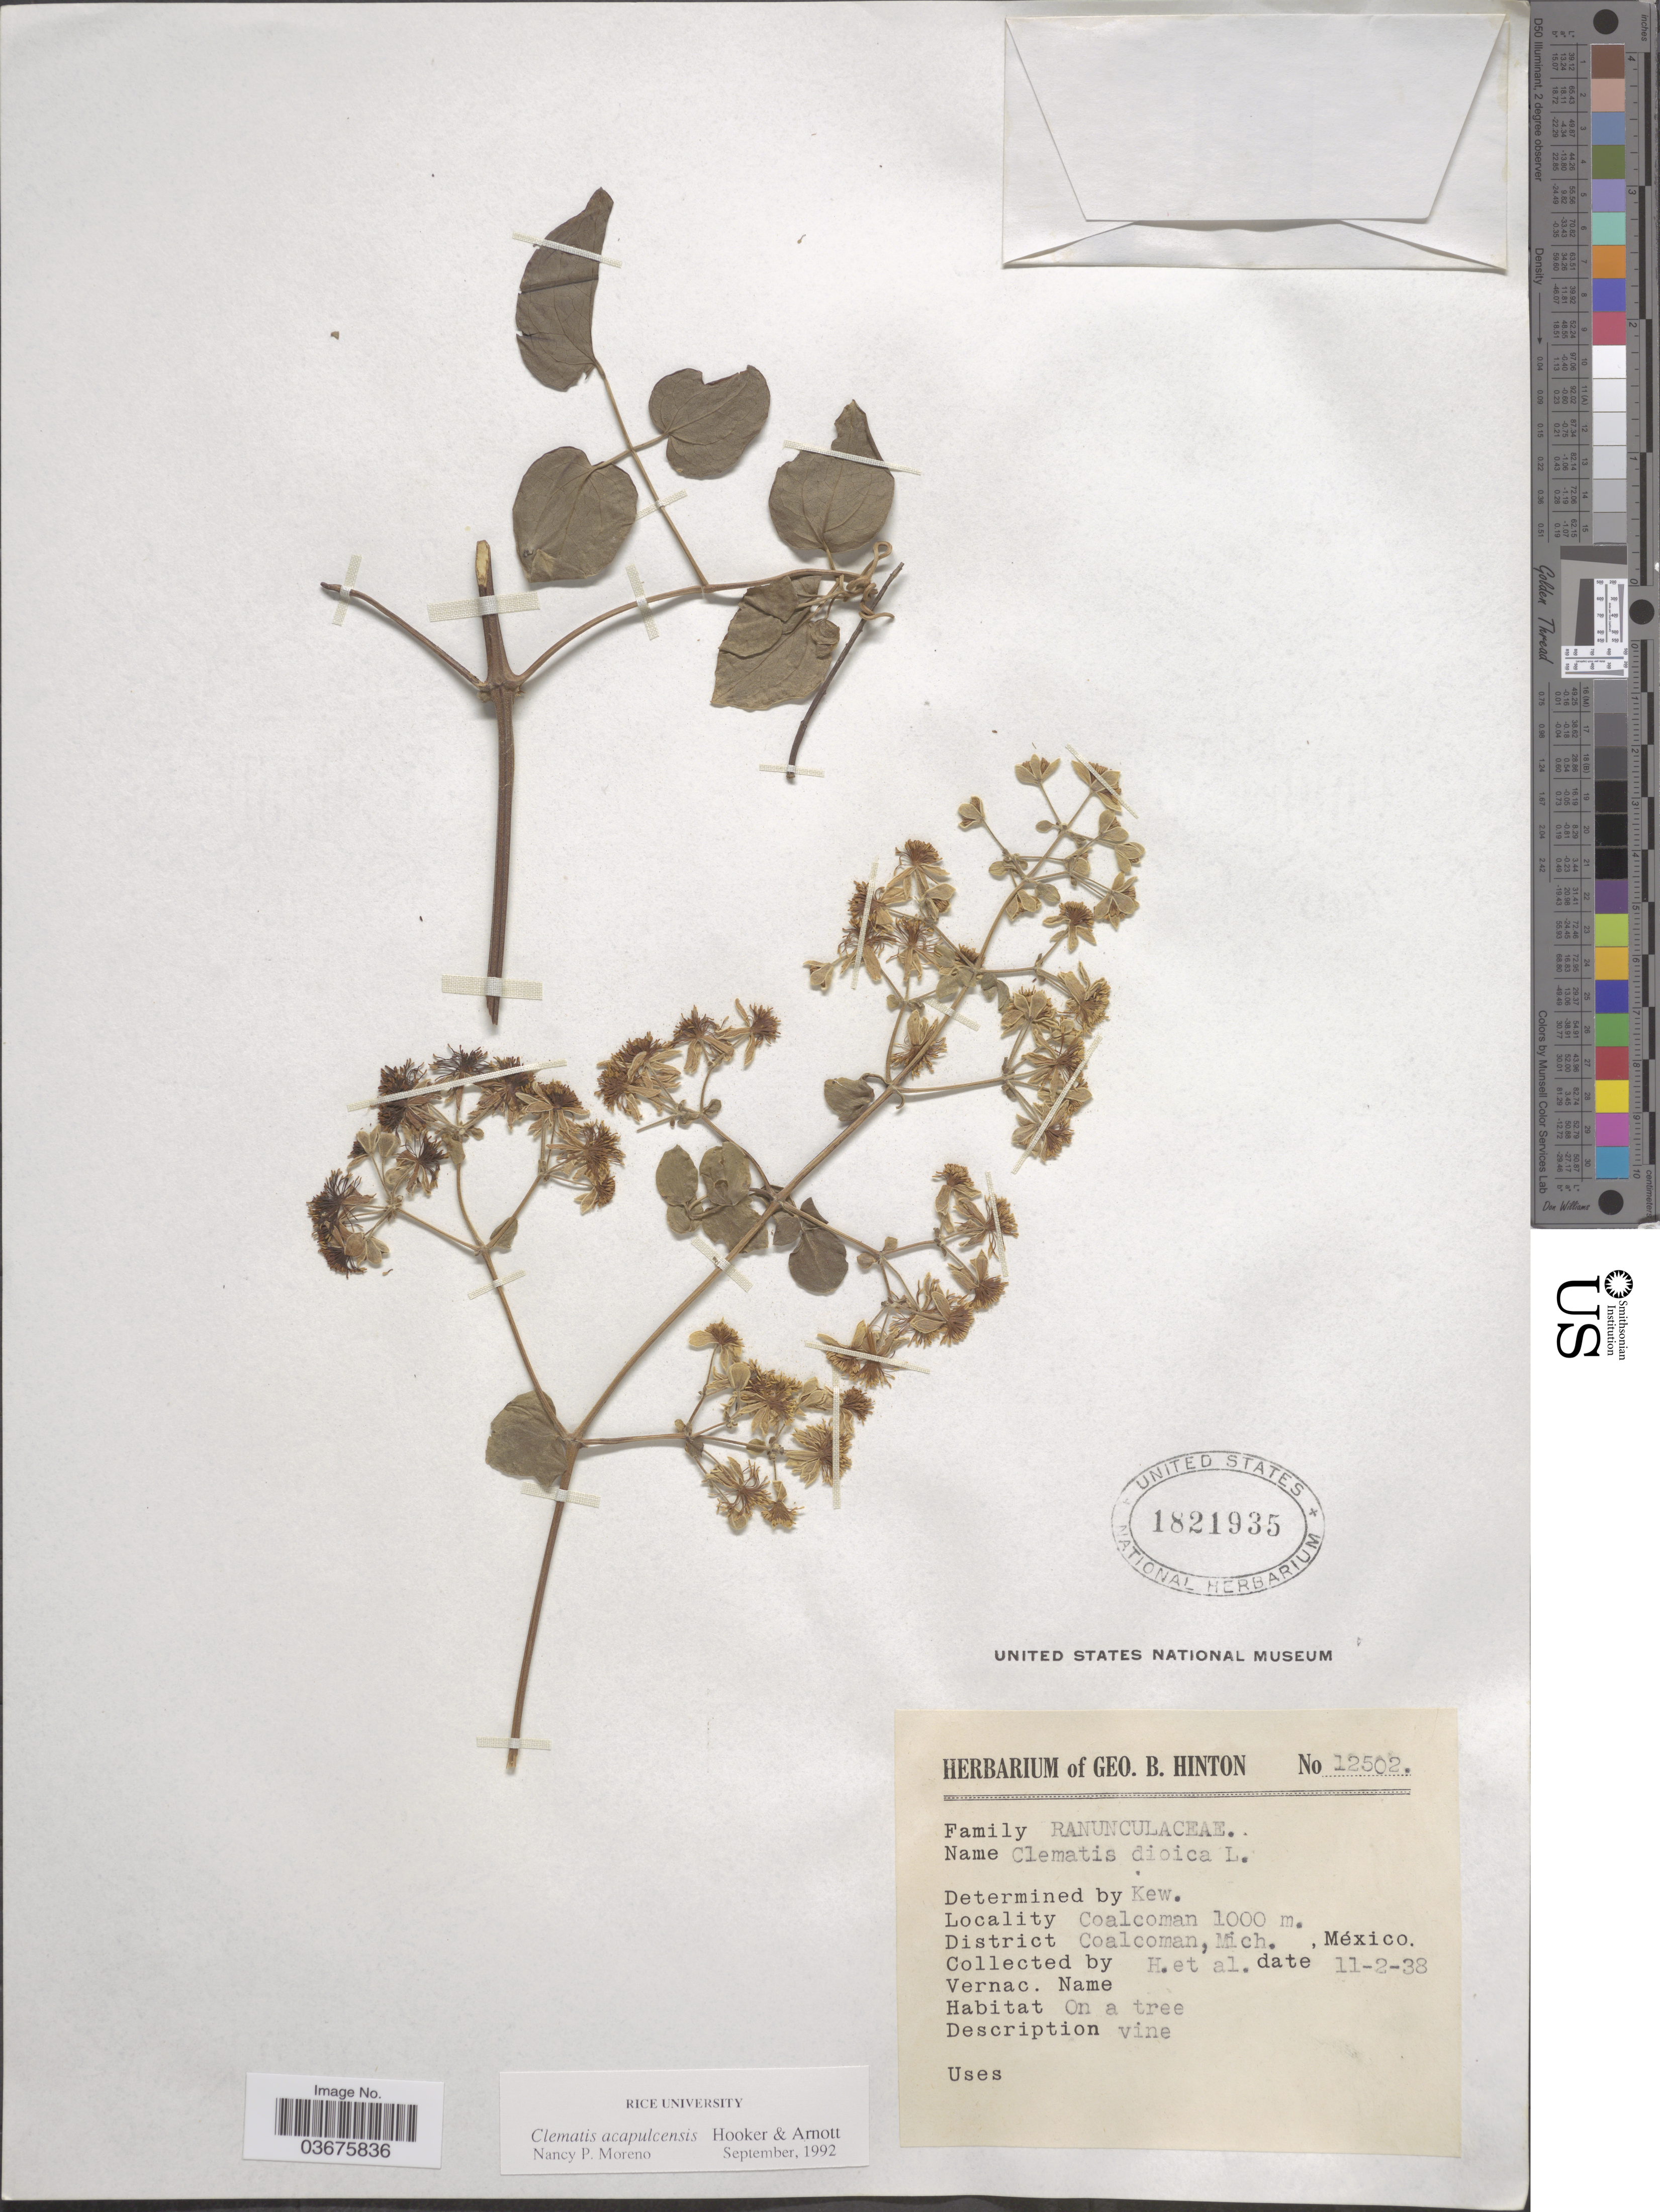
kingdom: Plantae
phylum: Tracheophyta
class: Magnoliopsida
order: Ranunculales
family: Ranunculaceae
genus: Clematis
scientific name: Clematis acapulcensis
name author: Hook. & Arn.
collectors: G. B. Hinton & et al.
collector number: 12502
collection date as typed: Transcribed d/m/y: 11/2/38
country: Mexico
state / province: Michoacán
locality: Coalcoman. District Coalcoman.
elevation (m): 1000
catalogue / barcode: US 1821935